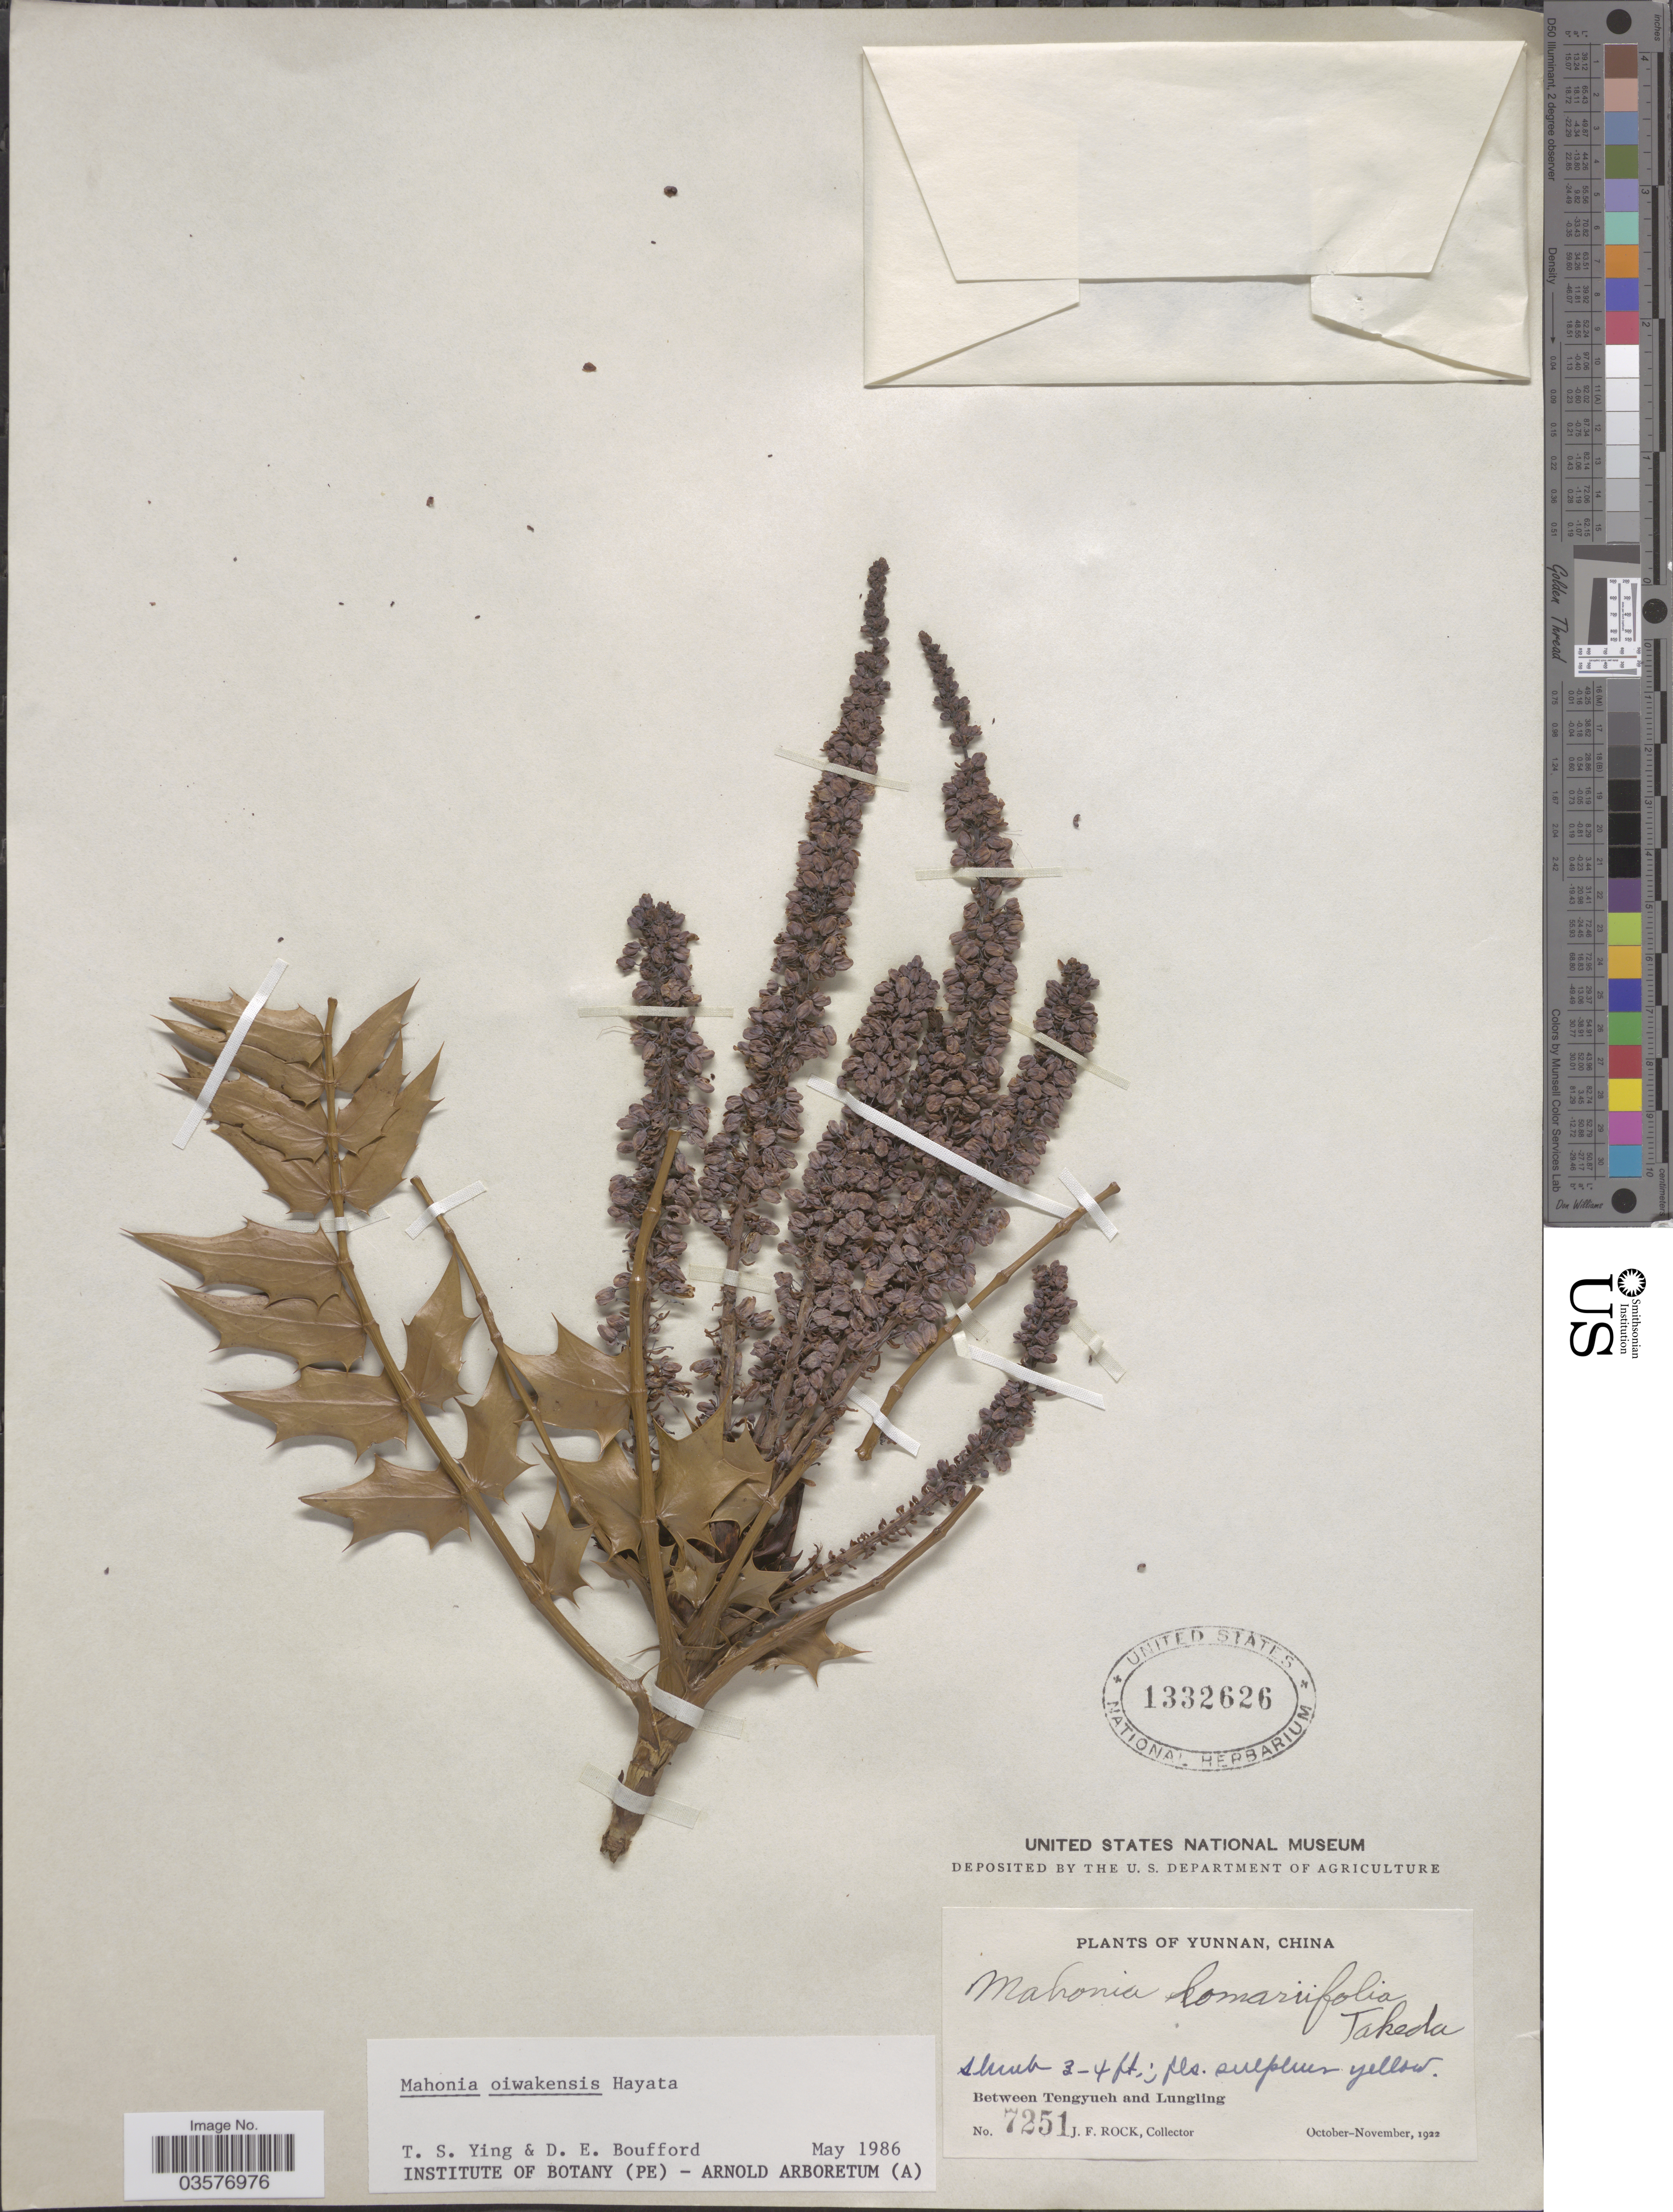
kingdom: Plantae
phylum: Tracheophyta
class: Magnoliopsida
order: Ranunculales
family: Berberidaceae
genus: Mahonia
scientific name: Mahonia oiwakensis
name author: Hayata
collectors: J. Rock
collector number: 7251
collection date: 1922-10/1922-11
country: China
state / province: Yunnan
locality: Between Tengyueh and Lungling.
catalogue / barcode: US 1332626